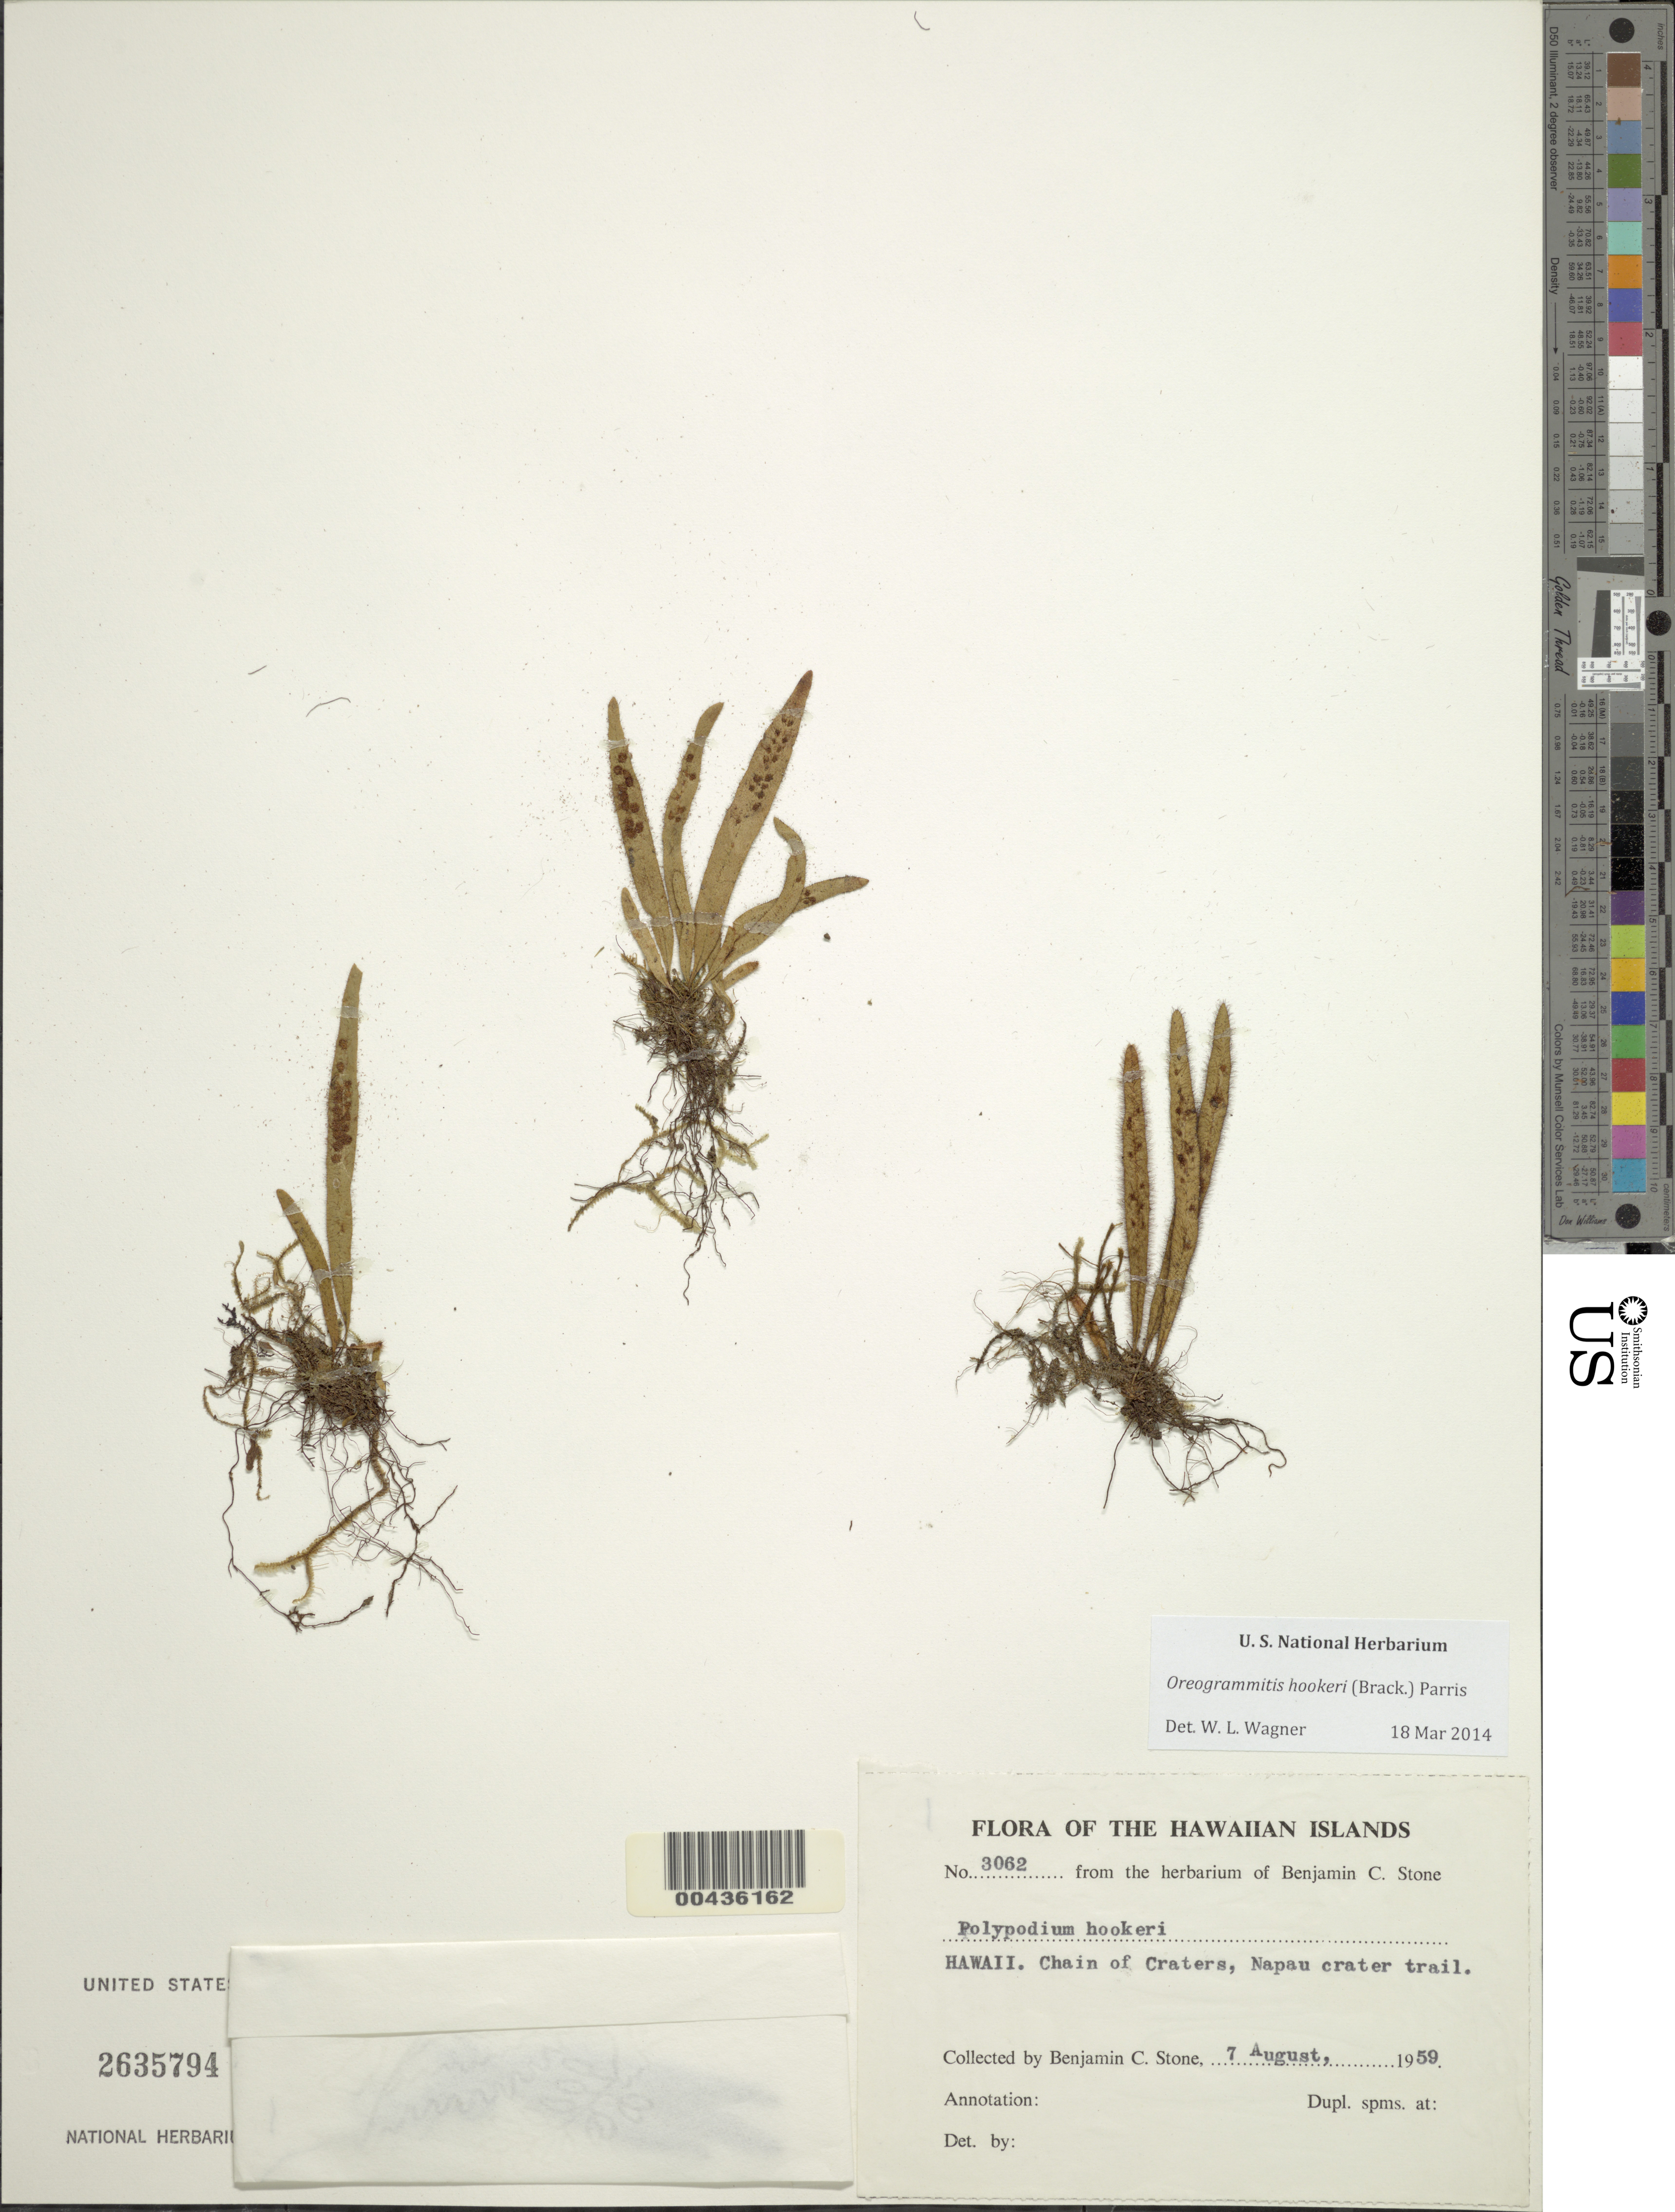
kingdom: Plantae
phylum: Tracheophyta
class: Polypodiopsida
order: Polypodiales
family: Polypodiaceae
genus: Oreogrammitis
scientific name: Oreogrammitis hookeri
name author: (Brack.) Parris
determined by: Wagner, W. L., (BOT), Smithsonian Institution - National Museum of Natural History (UNITED STATES)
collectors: B. C. Stone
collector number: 3062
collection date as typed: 7 Aug 1959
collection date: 1959-08-07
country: United States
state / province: Hawaii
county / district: Hawaii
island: Hawaii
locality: Chain of Craters, Napau crater trail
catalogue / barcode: US 2635794